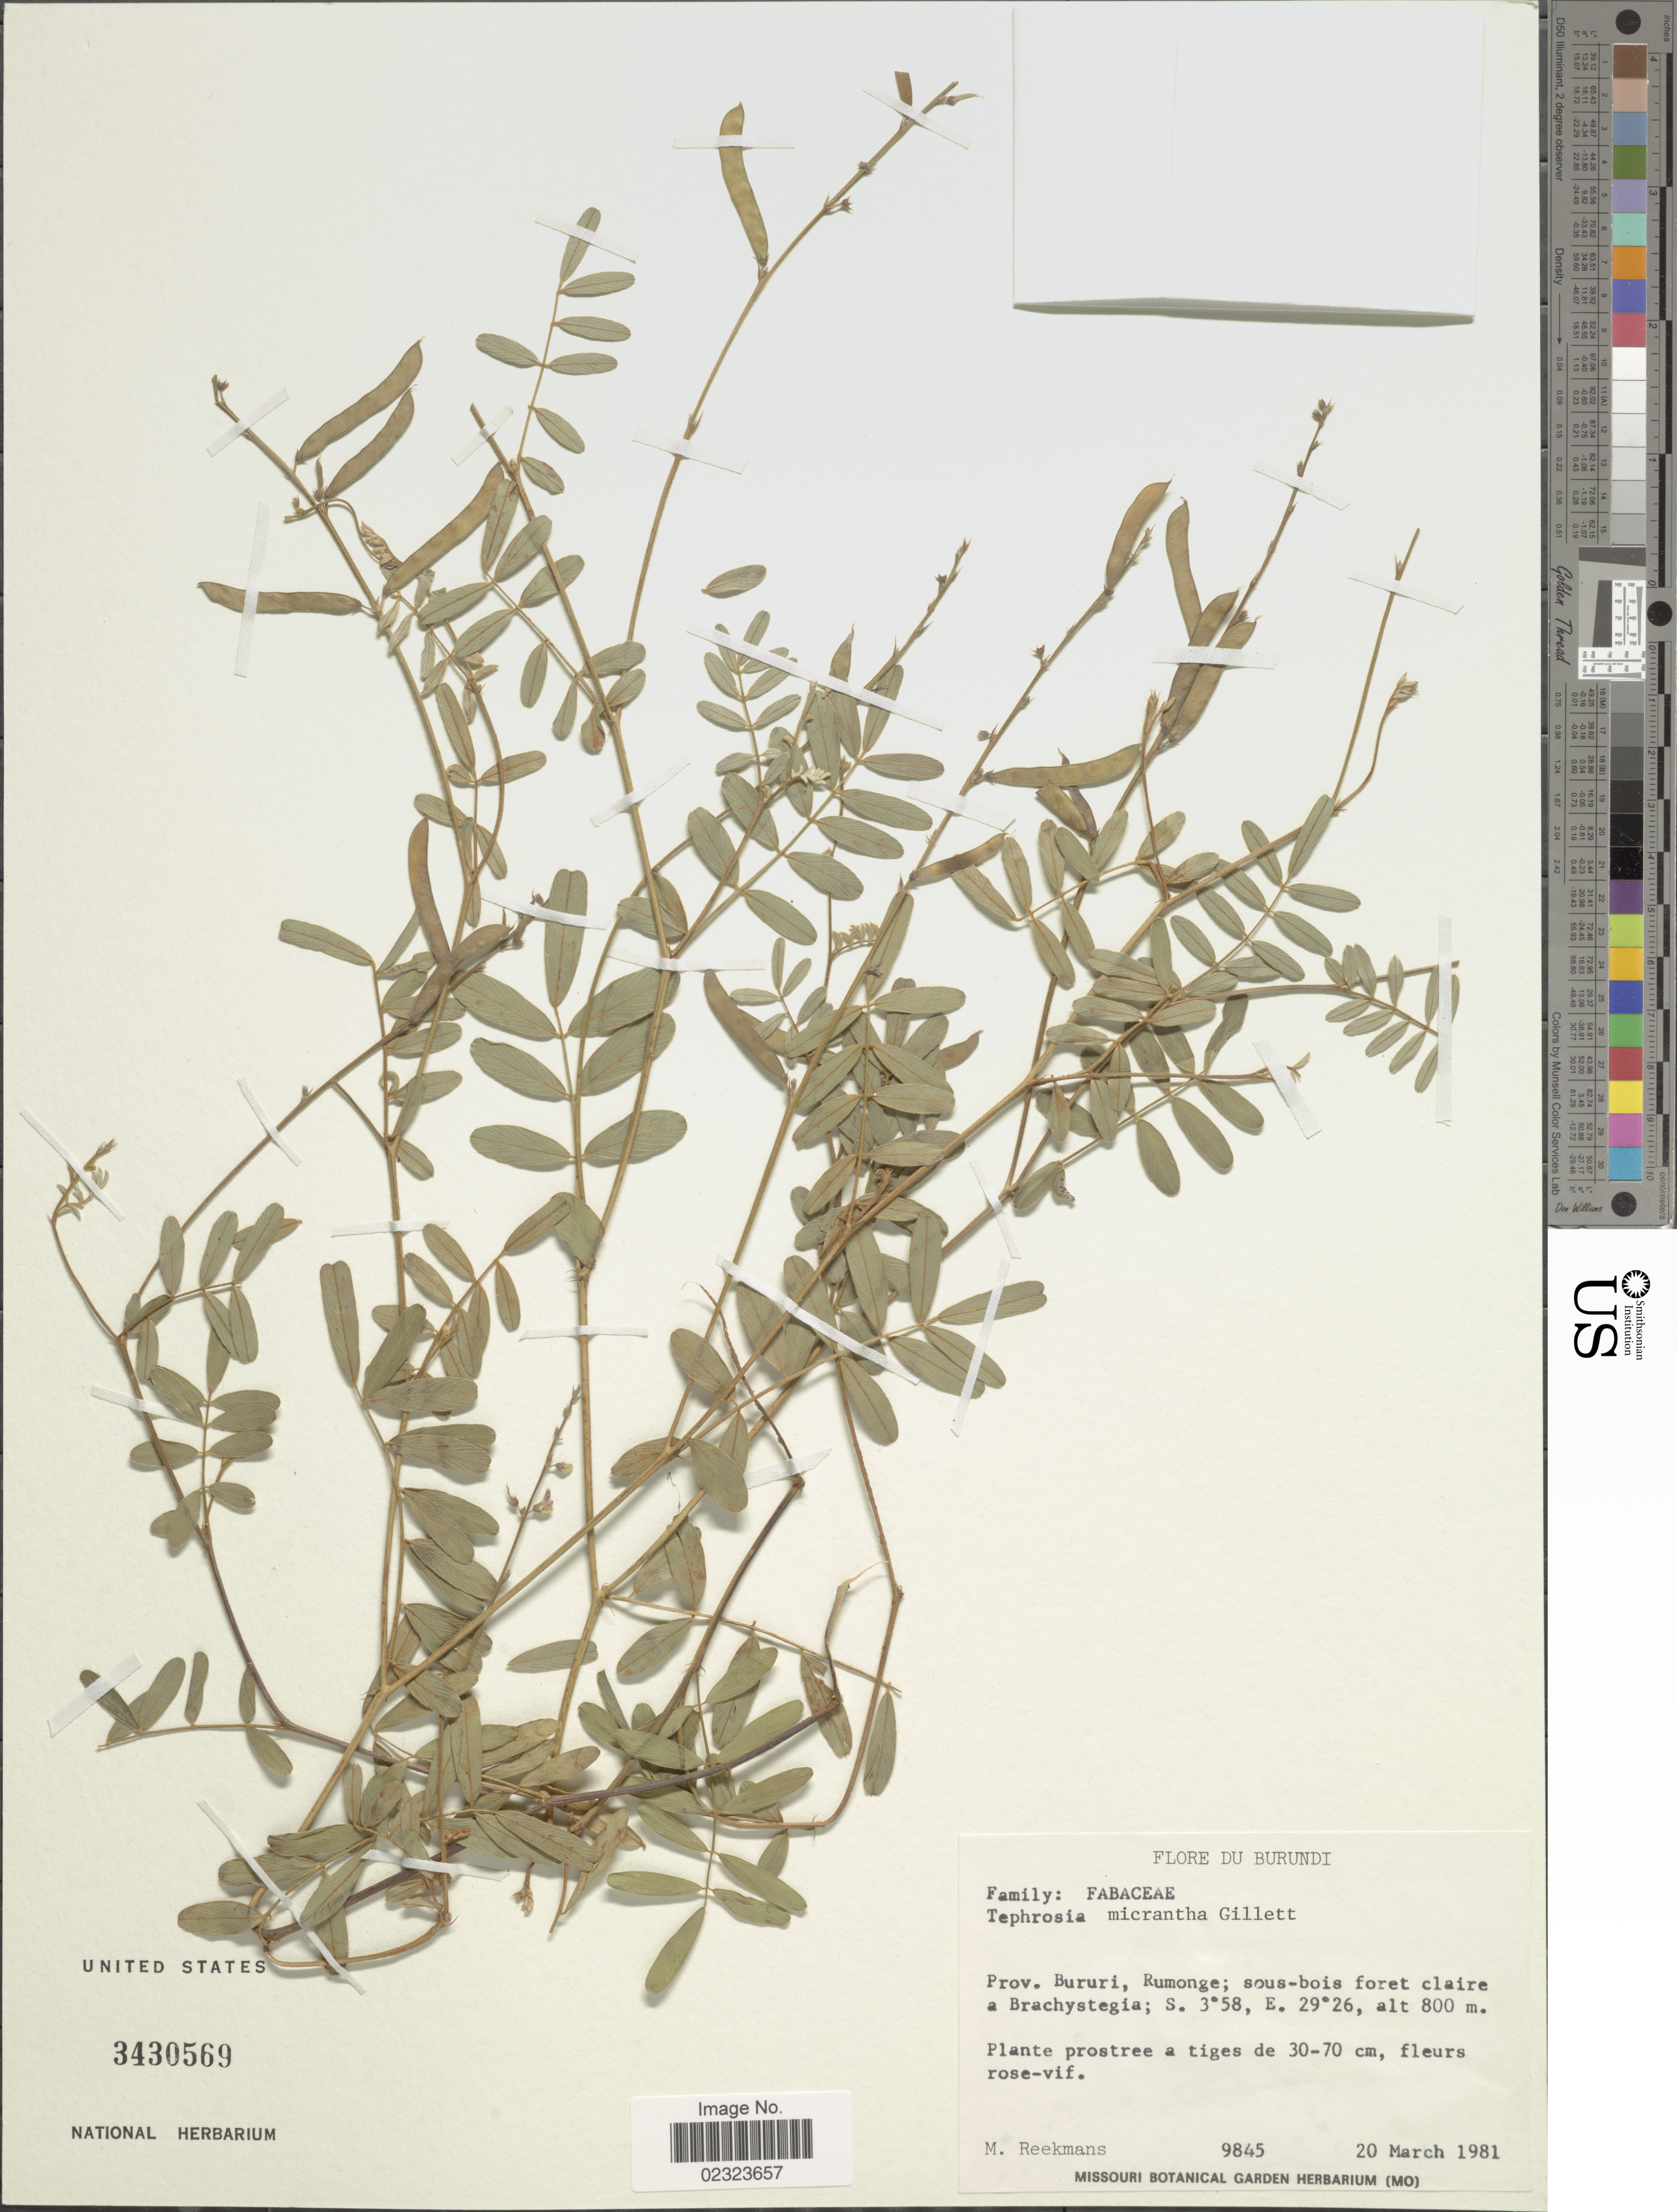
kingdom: Plantae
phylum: Tracheophyta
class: Magnoliopsida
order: Fabales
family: Fabaceae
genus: Tephrosia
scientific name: Tephrosia micrantha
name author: J.B. Gillett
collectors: M. Reekmans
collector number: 9845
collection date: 1981-03-20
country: Burundi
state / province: Bururi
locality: Rumonge; sous-bois foret claire a Brachystegia.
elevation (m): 800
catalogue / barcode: US 3430569